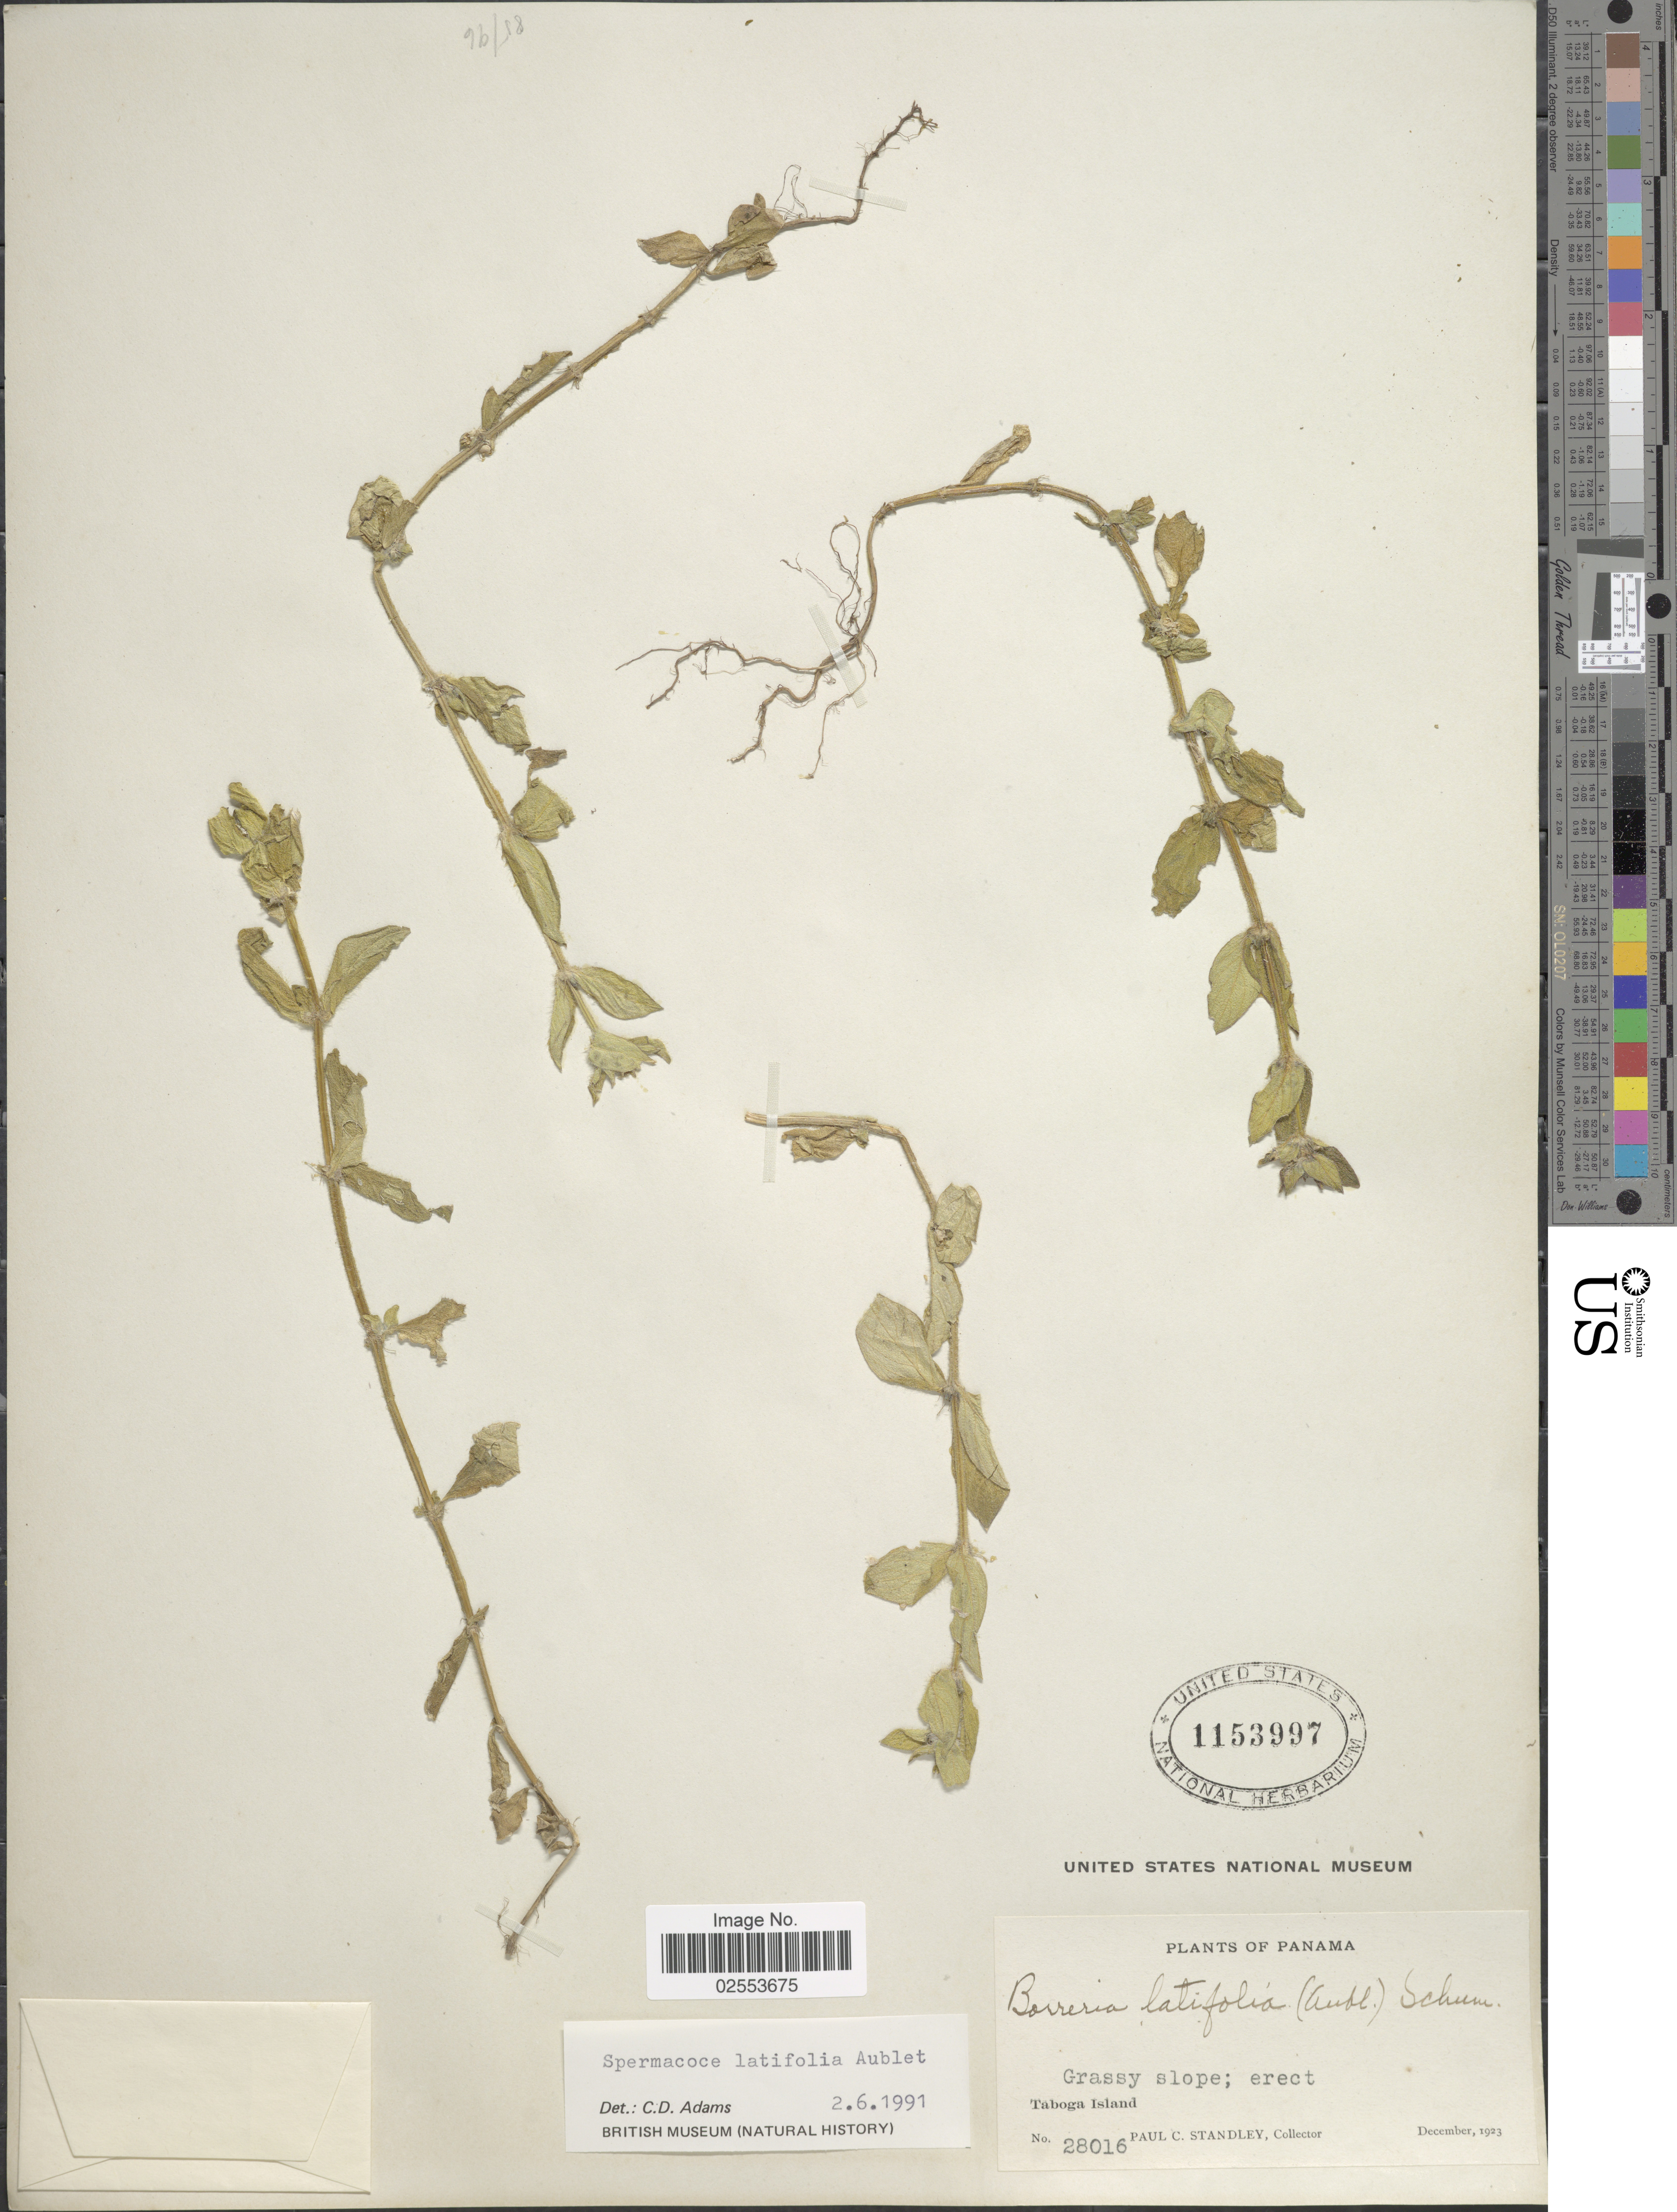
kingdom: Plantae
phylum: Tracheophyta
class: Magnoliopsida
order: Gentianales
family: Rubiaceae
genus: Spermacoce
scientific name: Spermacoce latifolia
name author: Aubl.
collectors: P. C. Standley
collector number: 28016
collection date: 1923-12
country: Panama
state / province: Panamá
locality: Taboga Island, grassy slope.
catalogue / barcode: US 1153997